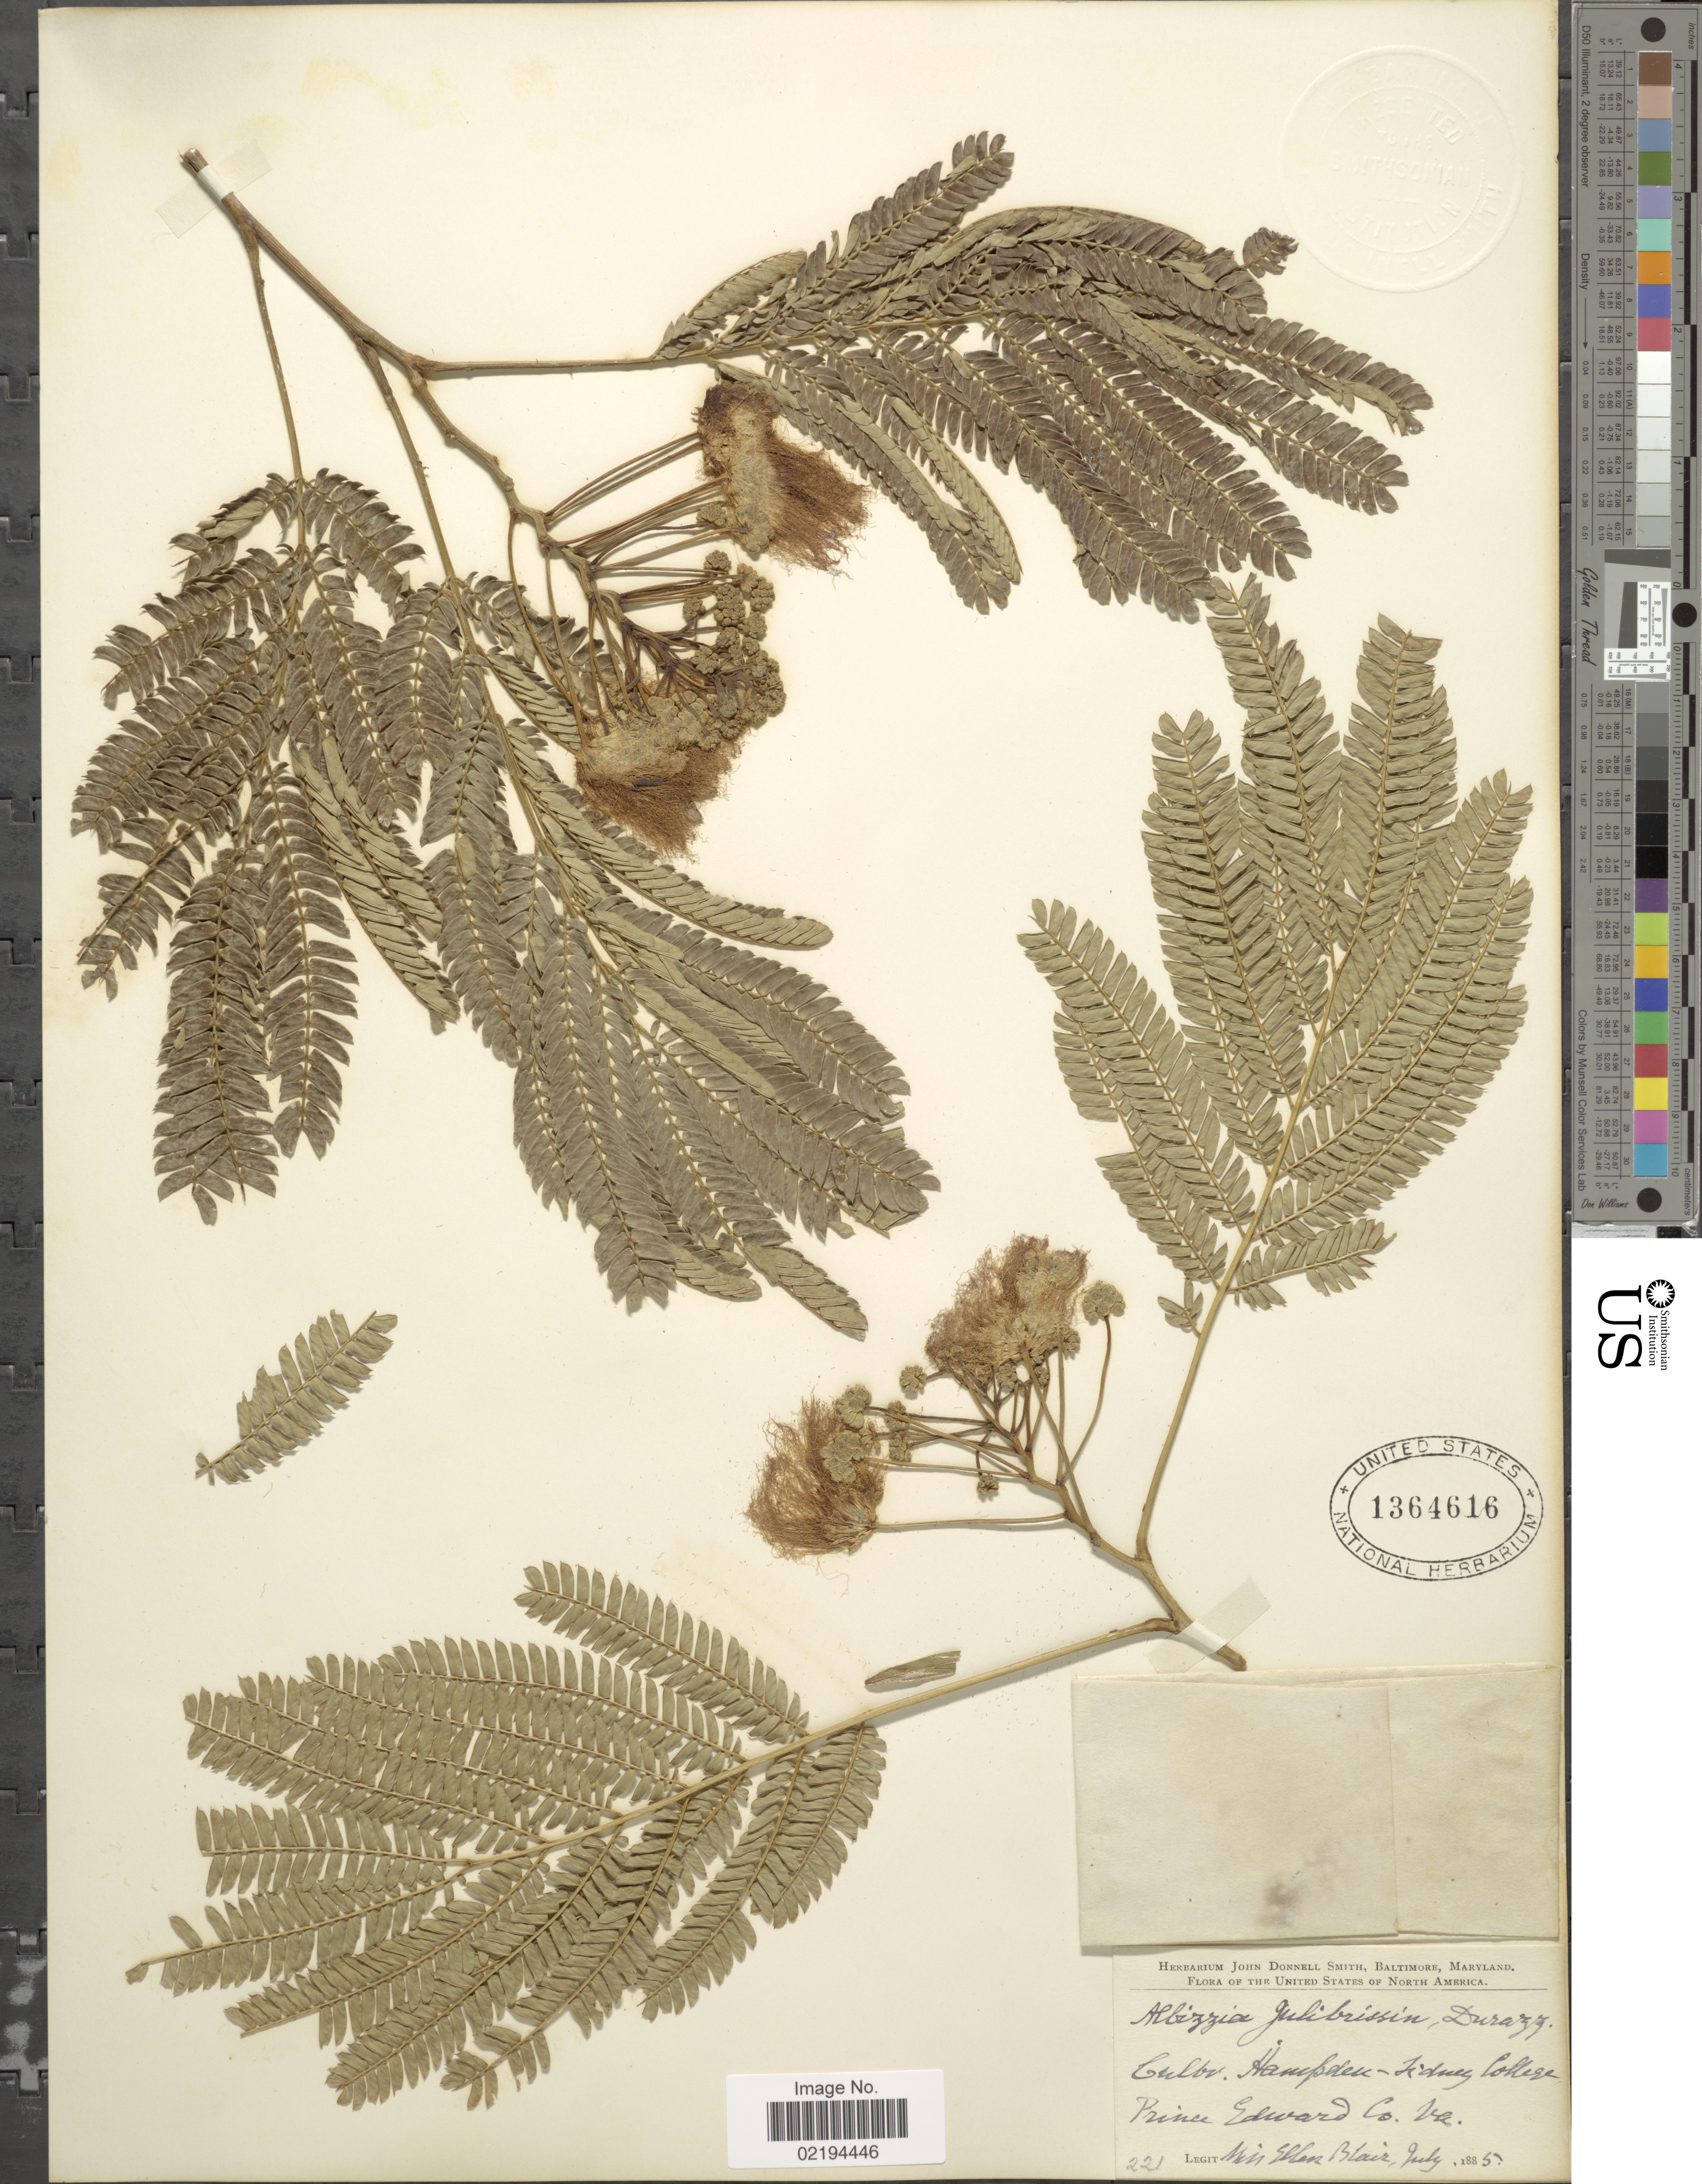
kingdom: Plantae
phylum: Tracheophyta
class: Magnoliopsida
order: Fabales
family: Fabaceae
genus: Albizia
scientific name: Albizia julibrissin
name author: Durazz.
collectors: E. Blair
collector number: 221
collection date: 1885-07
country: United States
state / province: Virginia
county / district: Prince Edward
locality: Cultiv. Hampden-Sidnet College.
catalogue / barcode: US 1364616